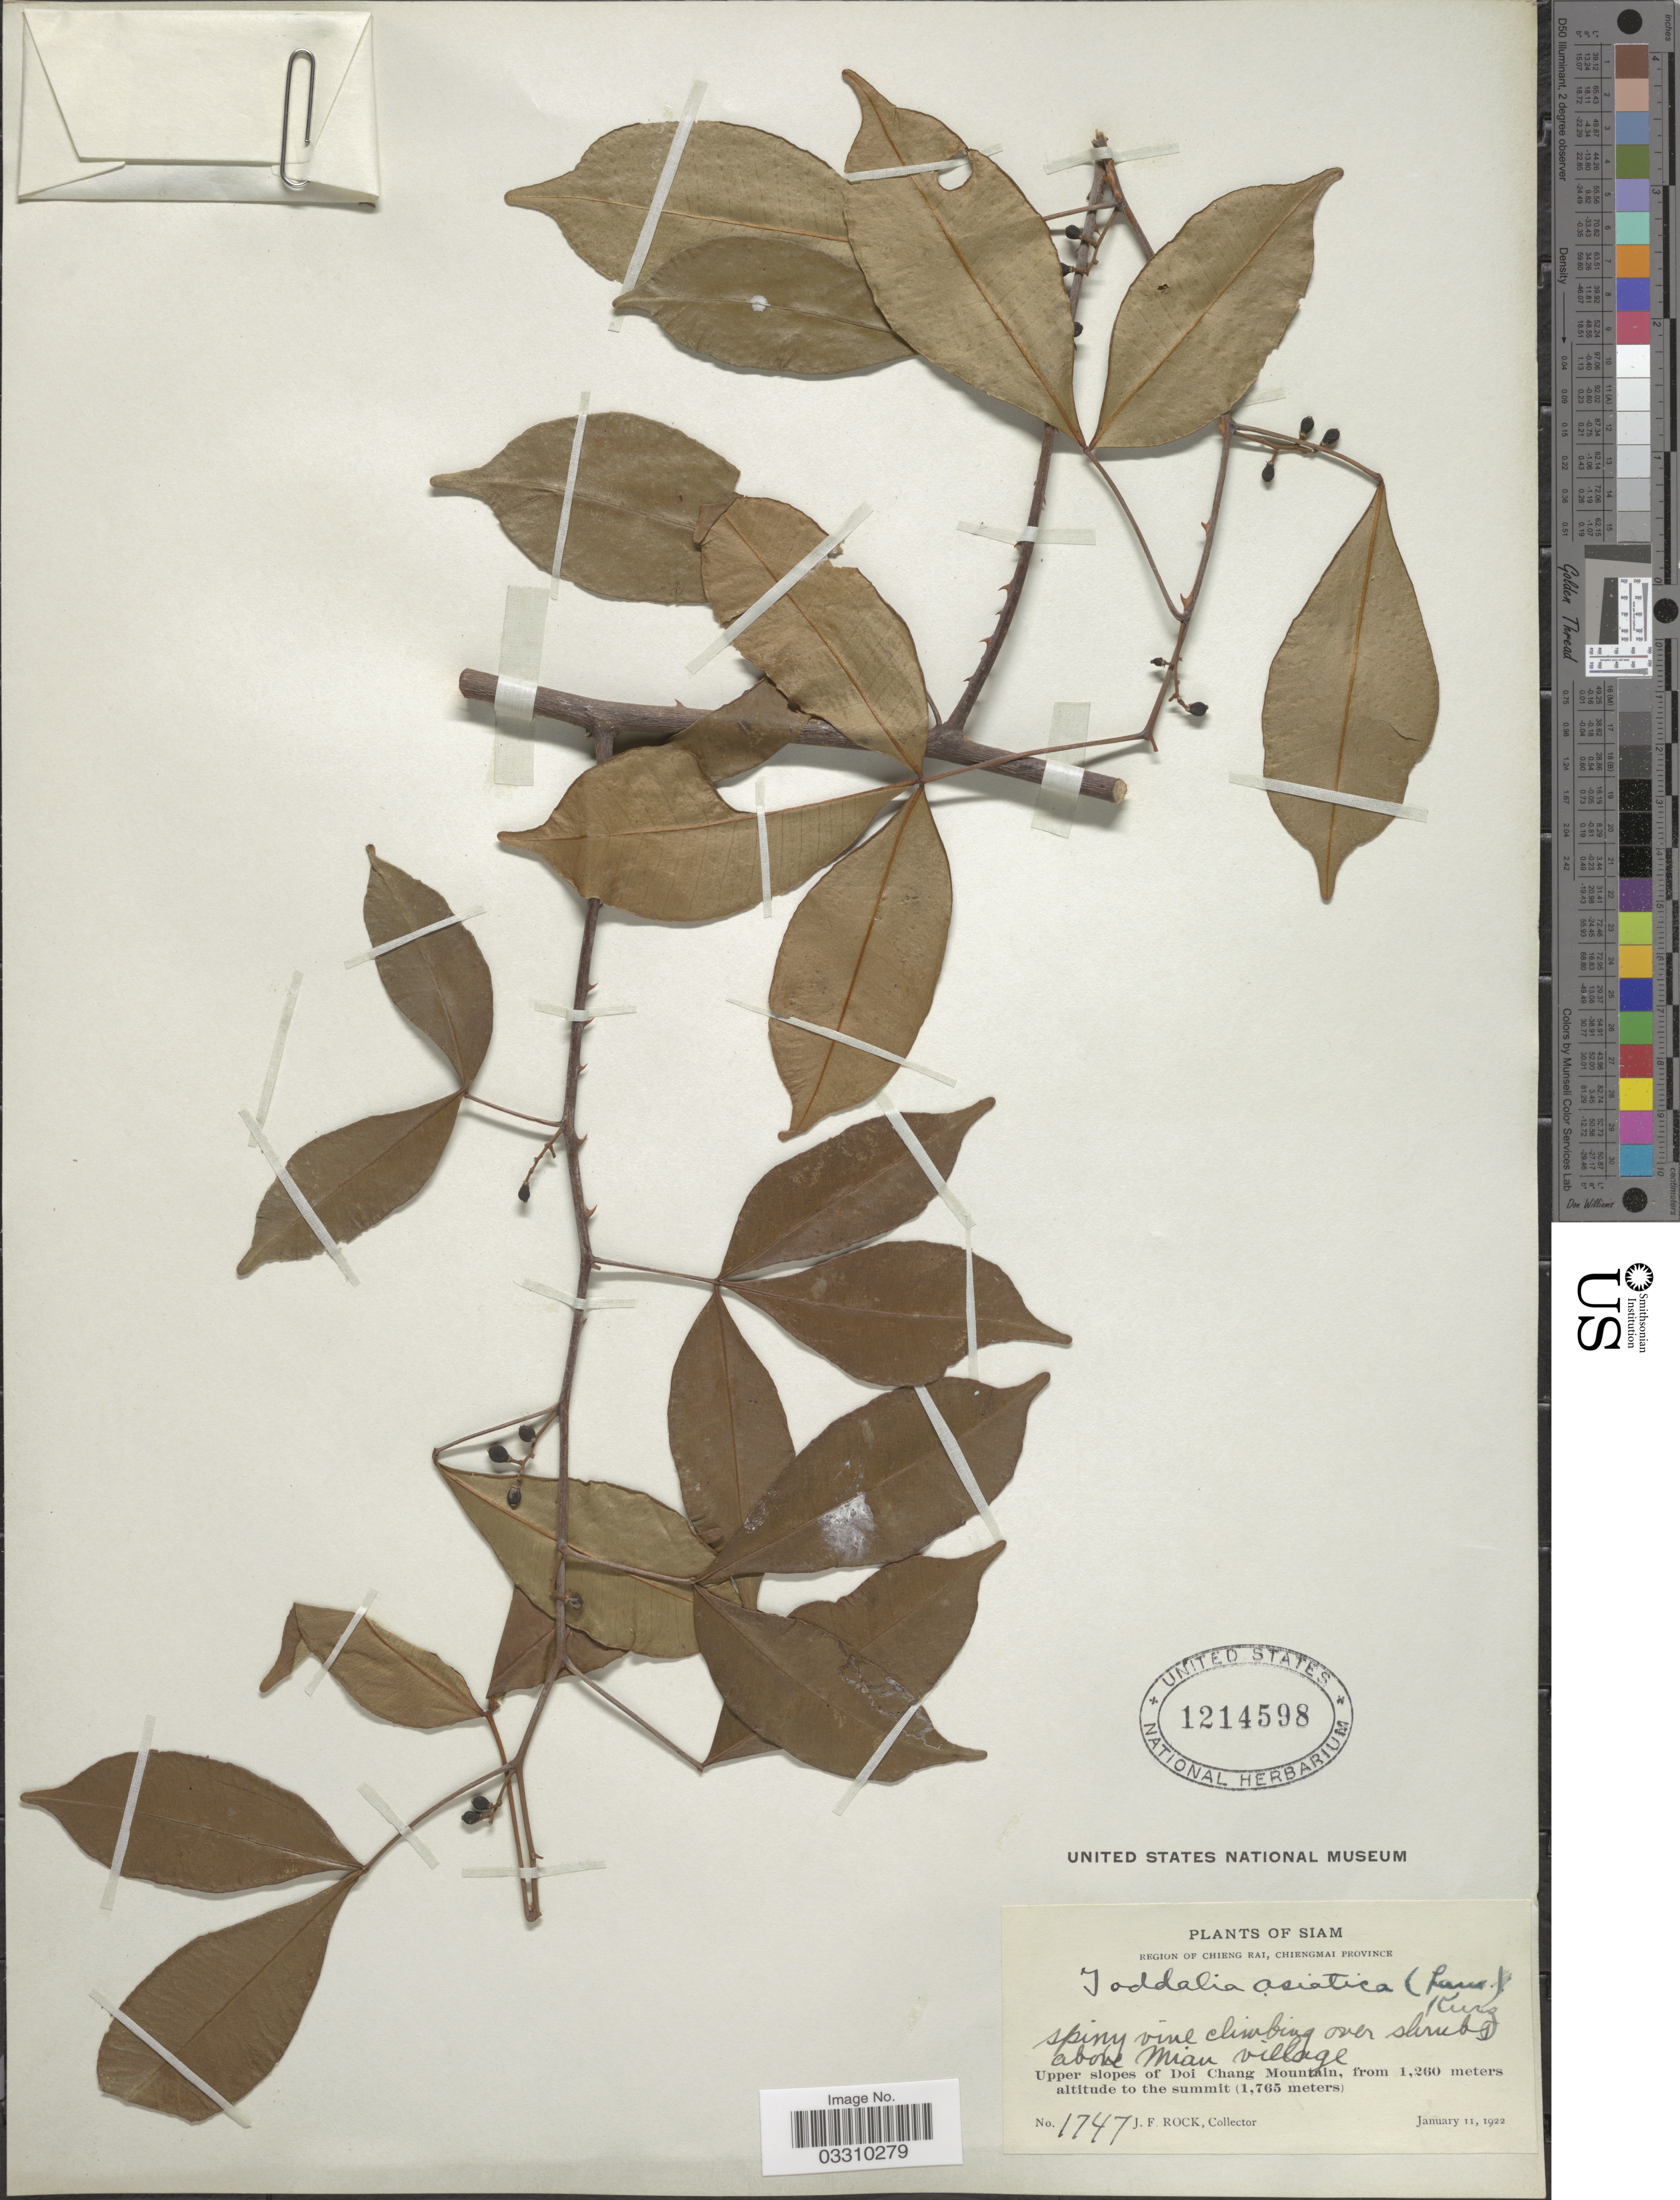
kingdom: Plantae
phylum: Tracheophyta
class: Magnoliopsida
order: Sapindales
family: Rutaceae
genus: Zanthoxylum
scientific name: Zanthoxylum asiaticum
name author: (L.) Appelhans et al.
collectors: J. Rock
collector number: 1747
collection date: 1922-01-11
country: Thailand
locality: Siam. Above Miau Village. Upper slopes of Doi Chang Mountain to the summit.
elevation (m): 1260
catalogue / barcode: US 1214598